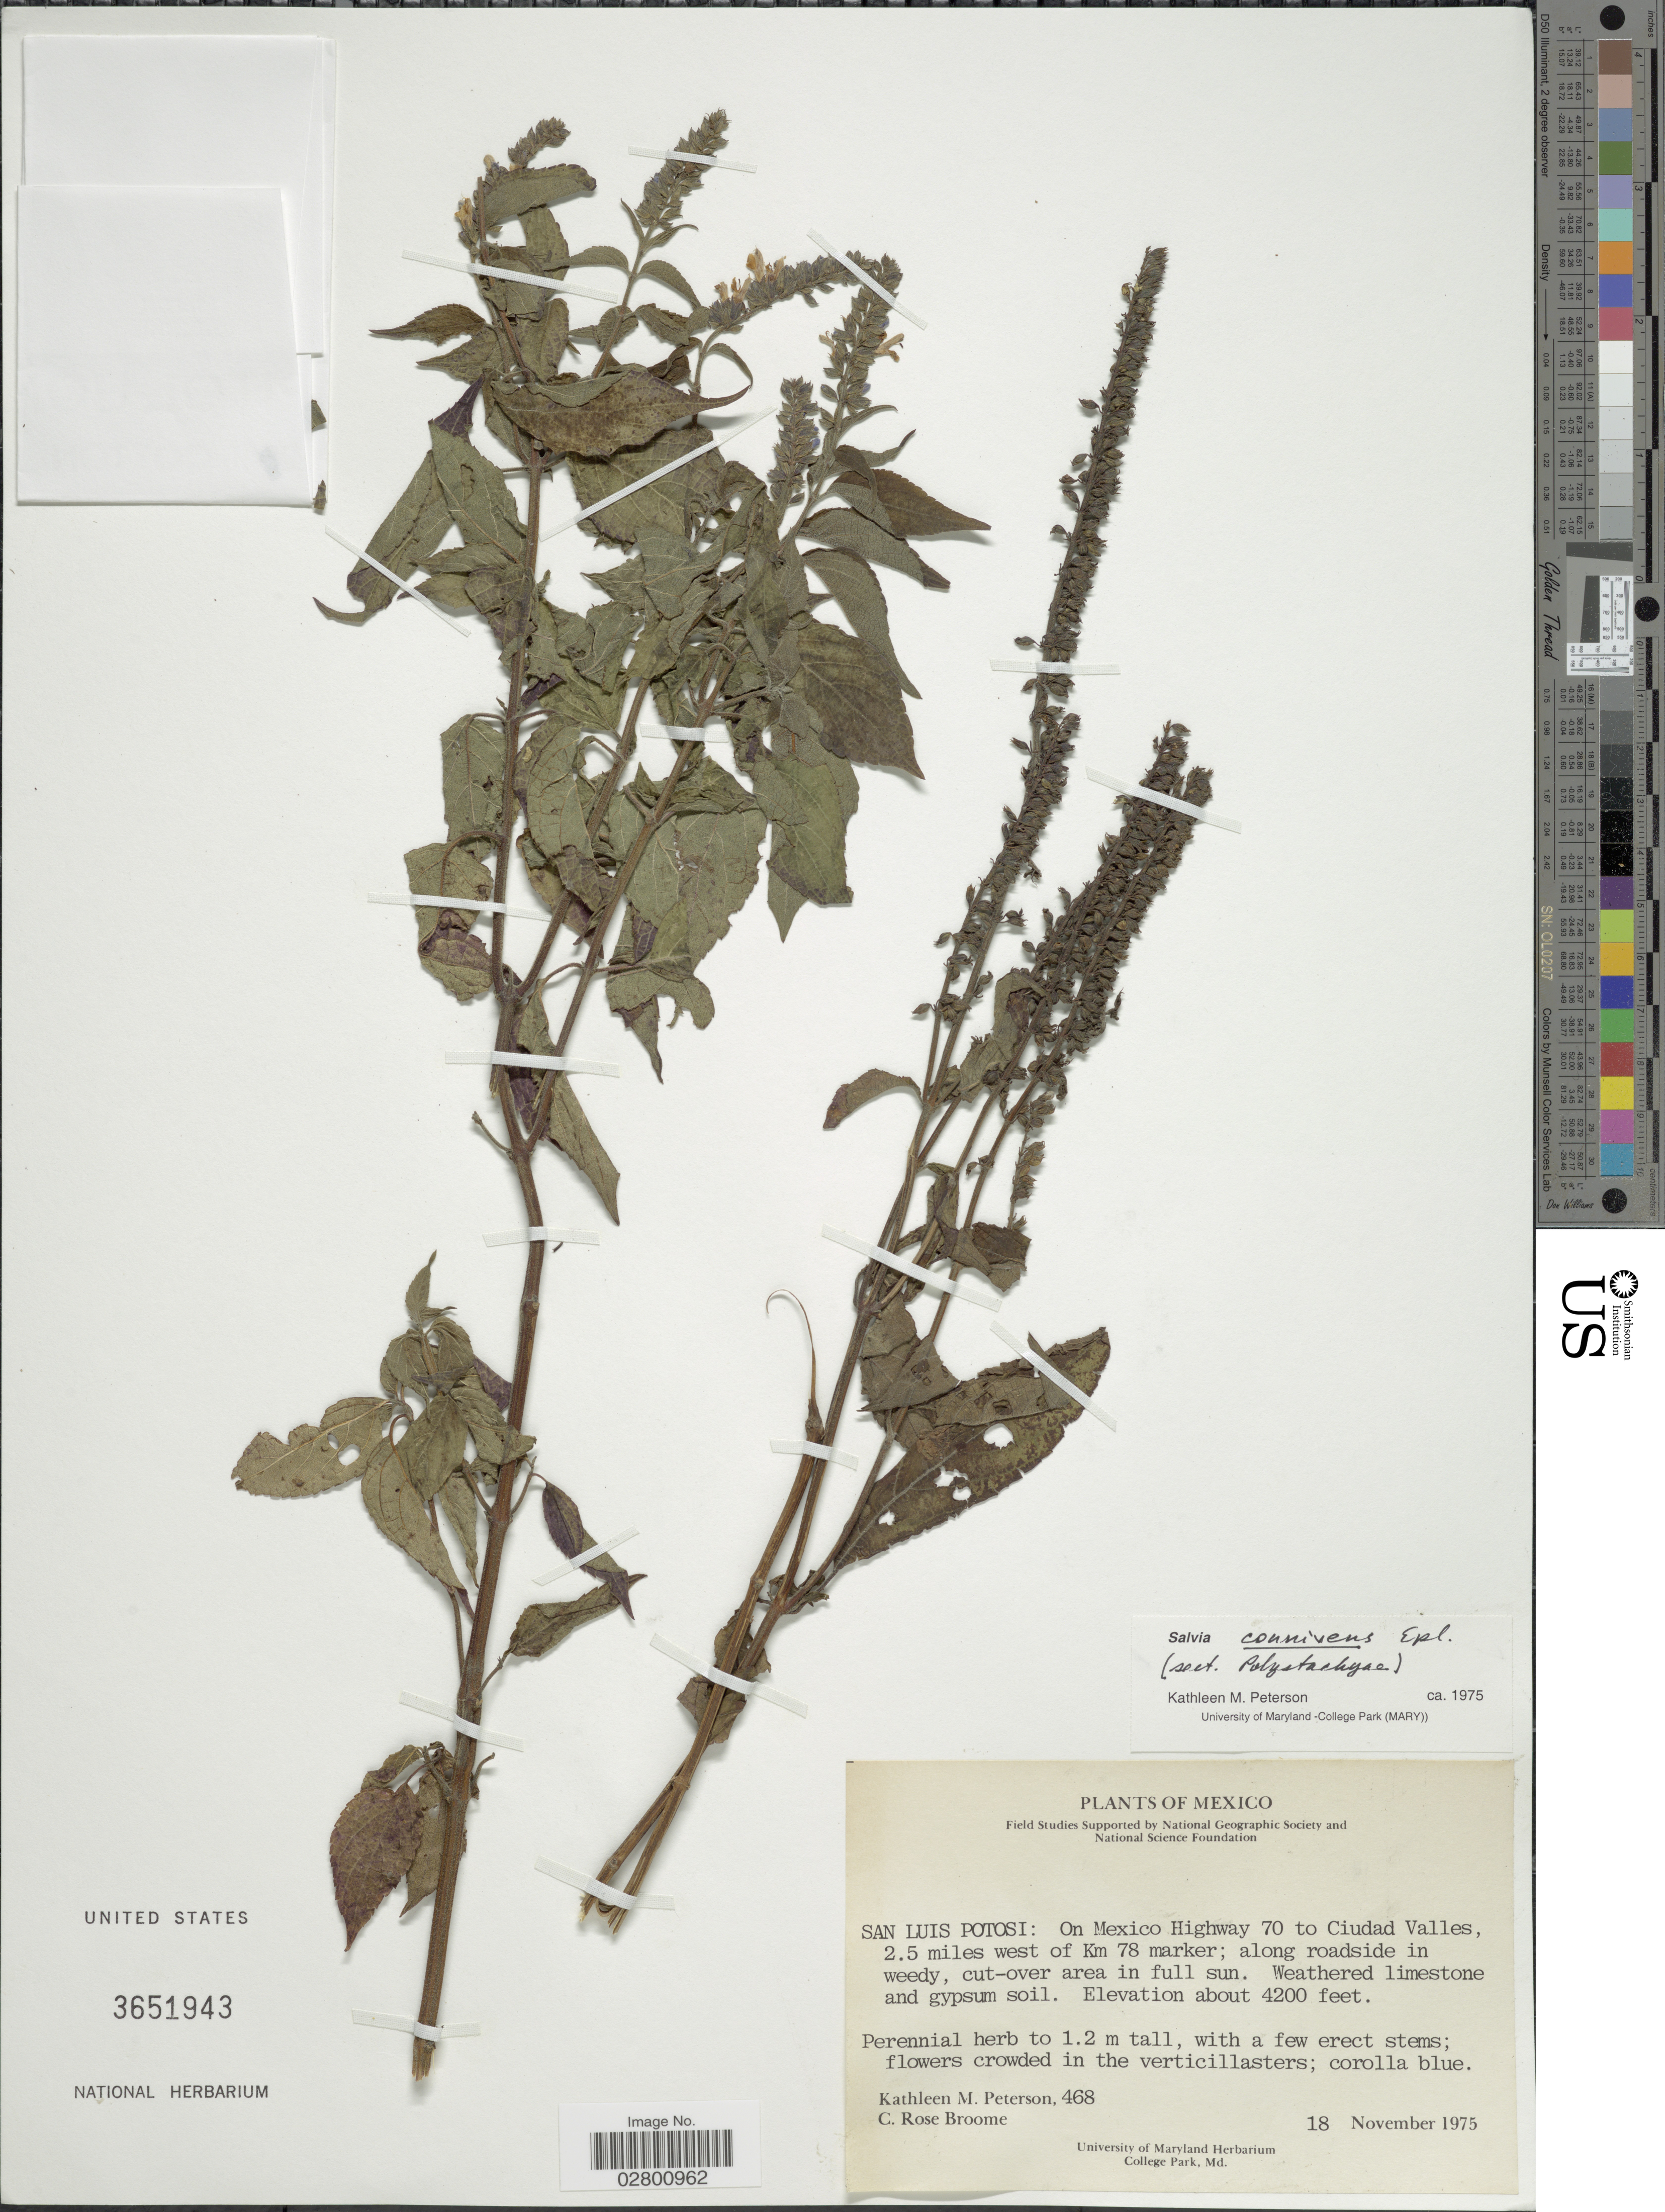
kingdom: Plantae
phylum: Tracheophyta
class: Magnoliopsida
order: Lamiales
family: Lamiaceae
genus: Salvia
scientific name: Salvia connivens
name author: Epling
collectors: K. Peterson & C. Broome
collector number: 468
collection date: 1975-11-18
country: Mexico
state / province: San Luis Potosí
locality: On Mexico Highway 70 to Ciudad Valles, 2.5 miles west of Km 78 marker; along roadside in weedy, cut-over area in full sun.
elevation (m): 1280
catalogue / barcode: US 3651943